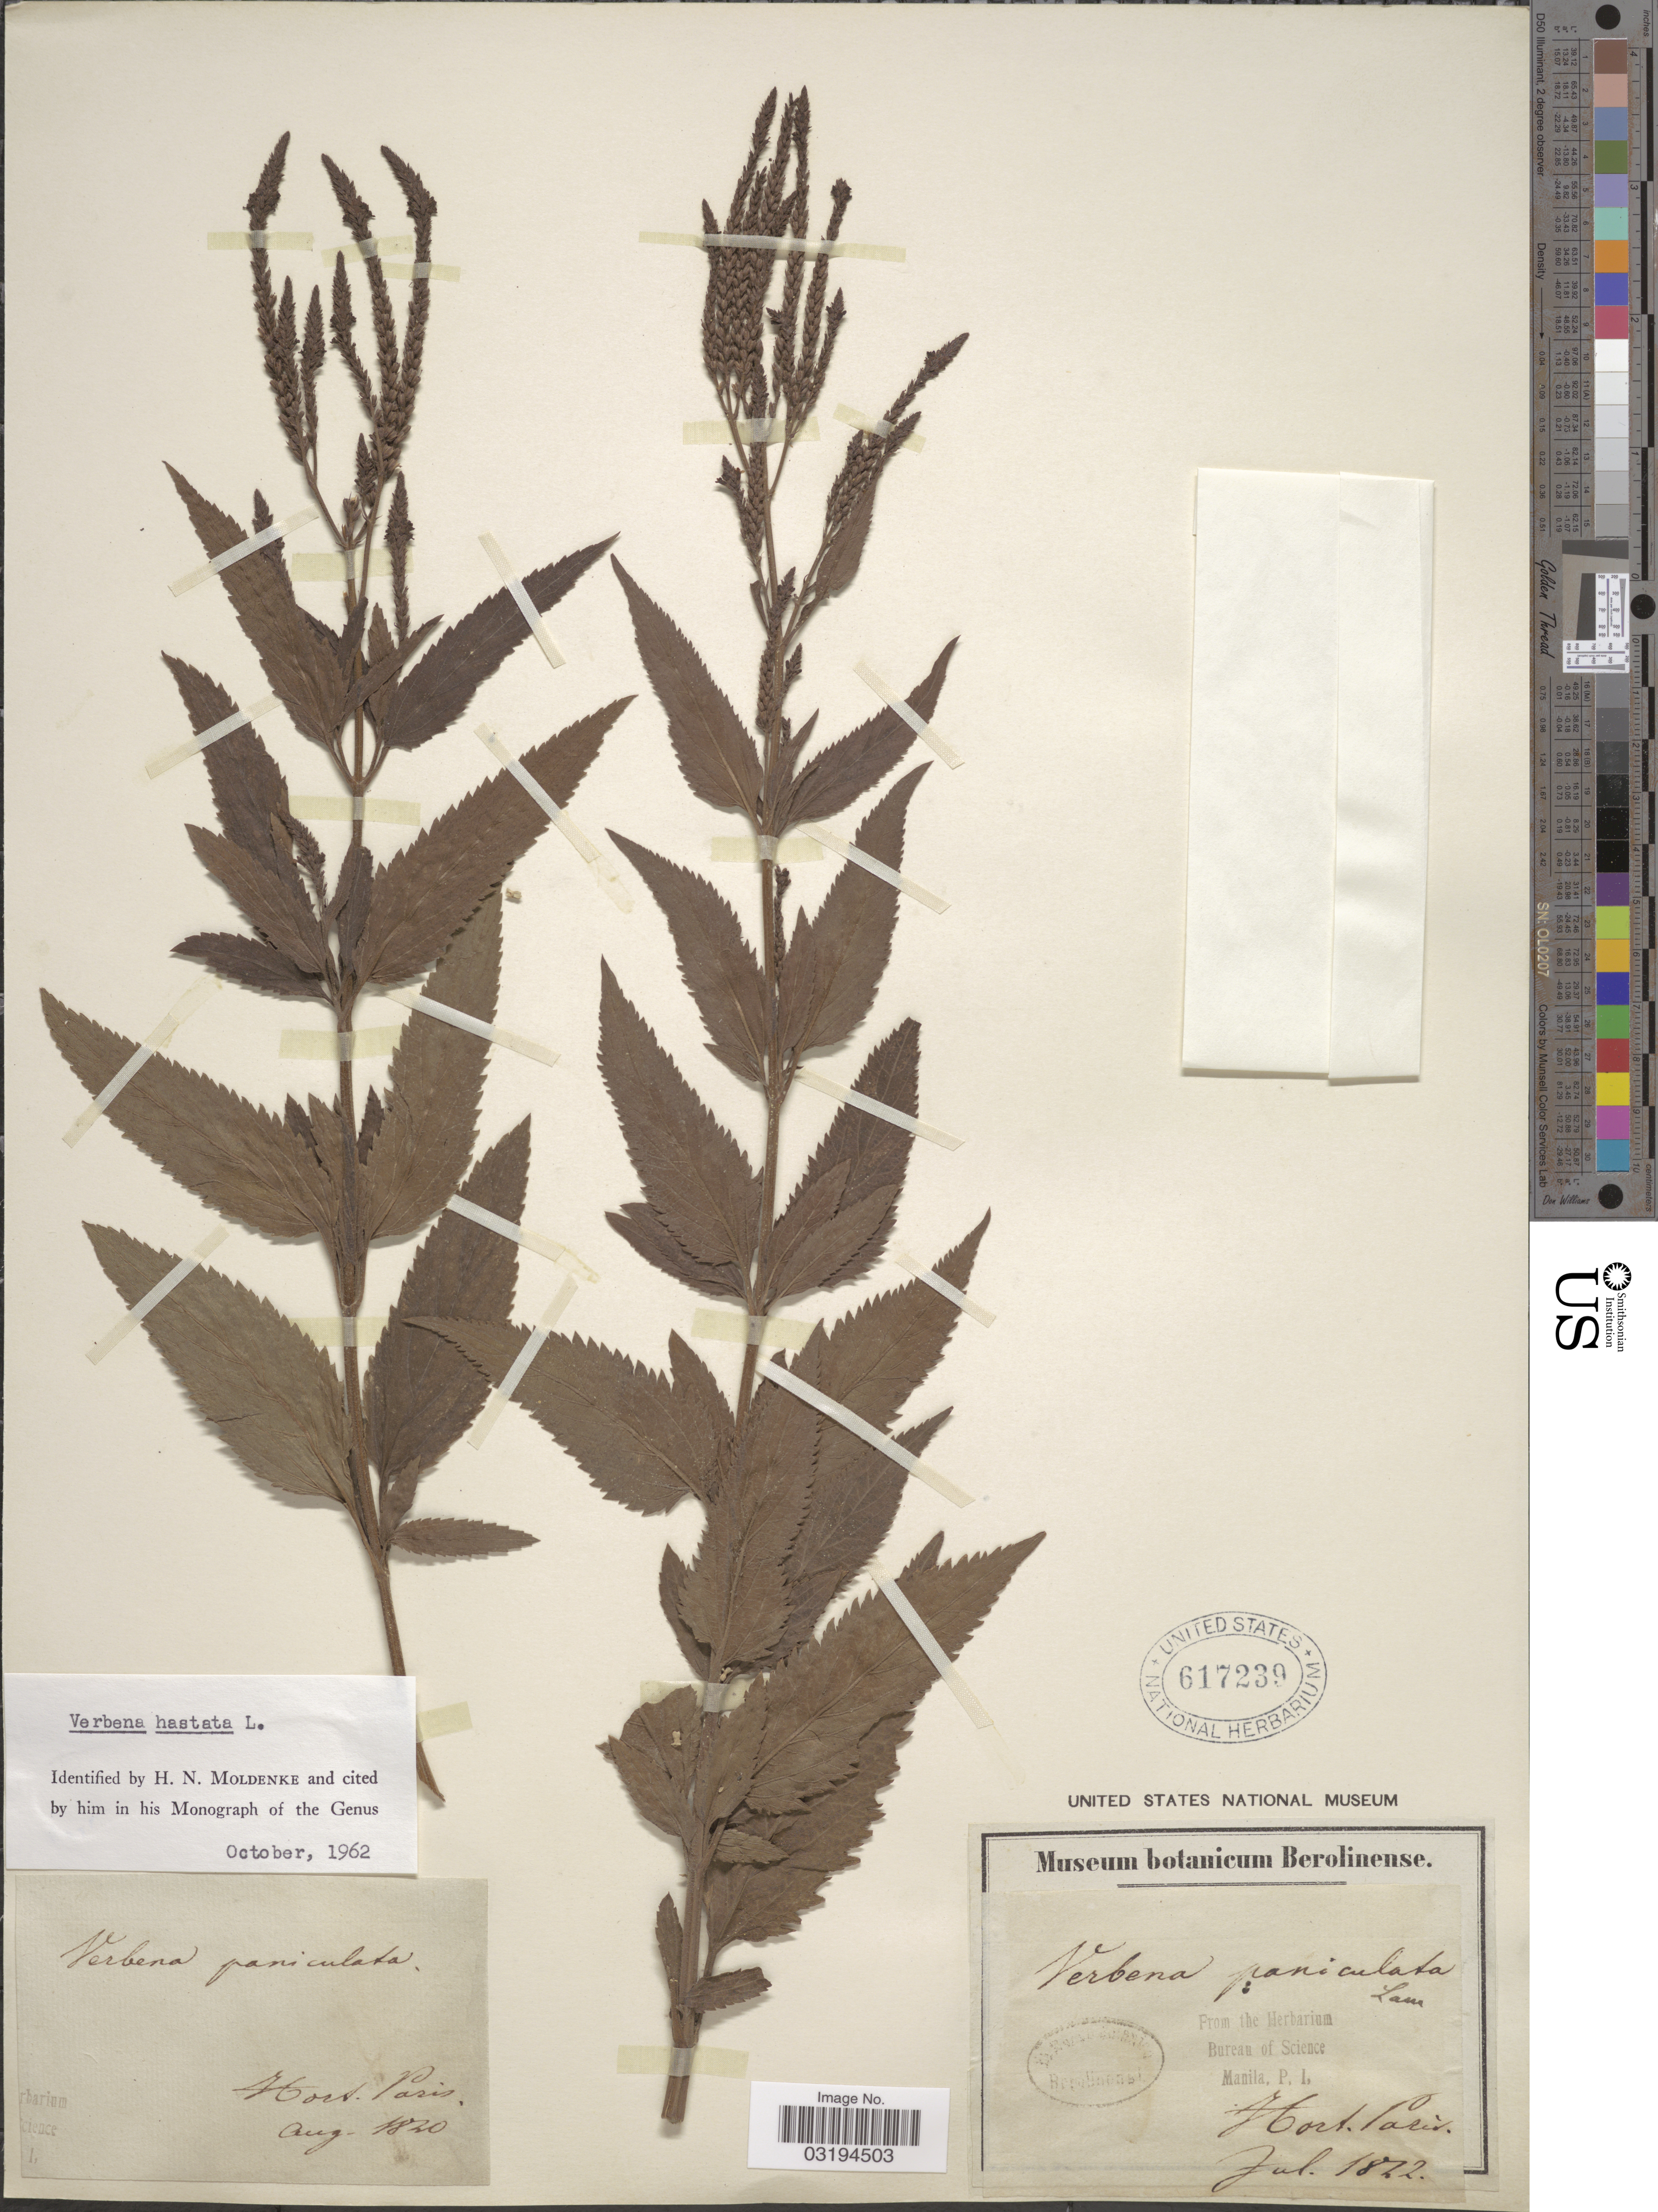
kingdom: Plantae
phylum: Tracheophyta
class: Magnoliopsida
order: Lamiales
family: Verbenaceae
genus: Verbena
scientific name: Verbena hastata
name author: L.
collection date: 1820-07/1822-08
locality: Hort Paris.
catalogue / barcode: US 617239